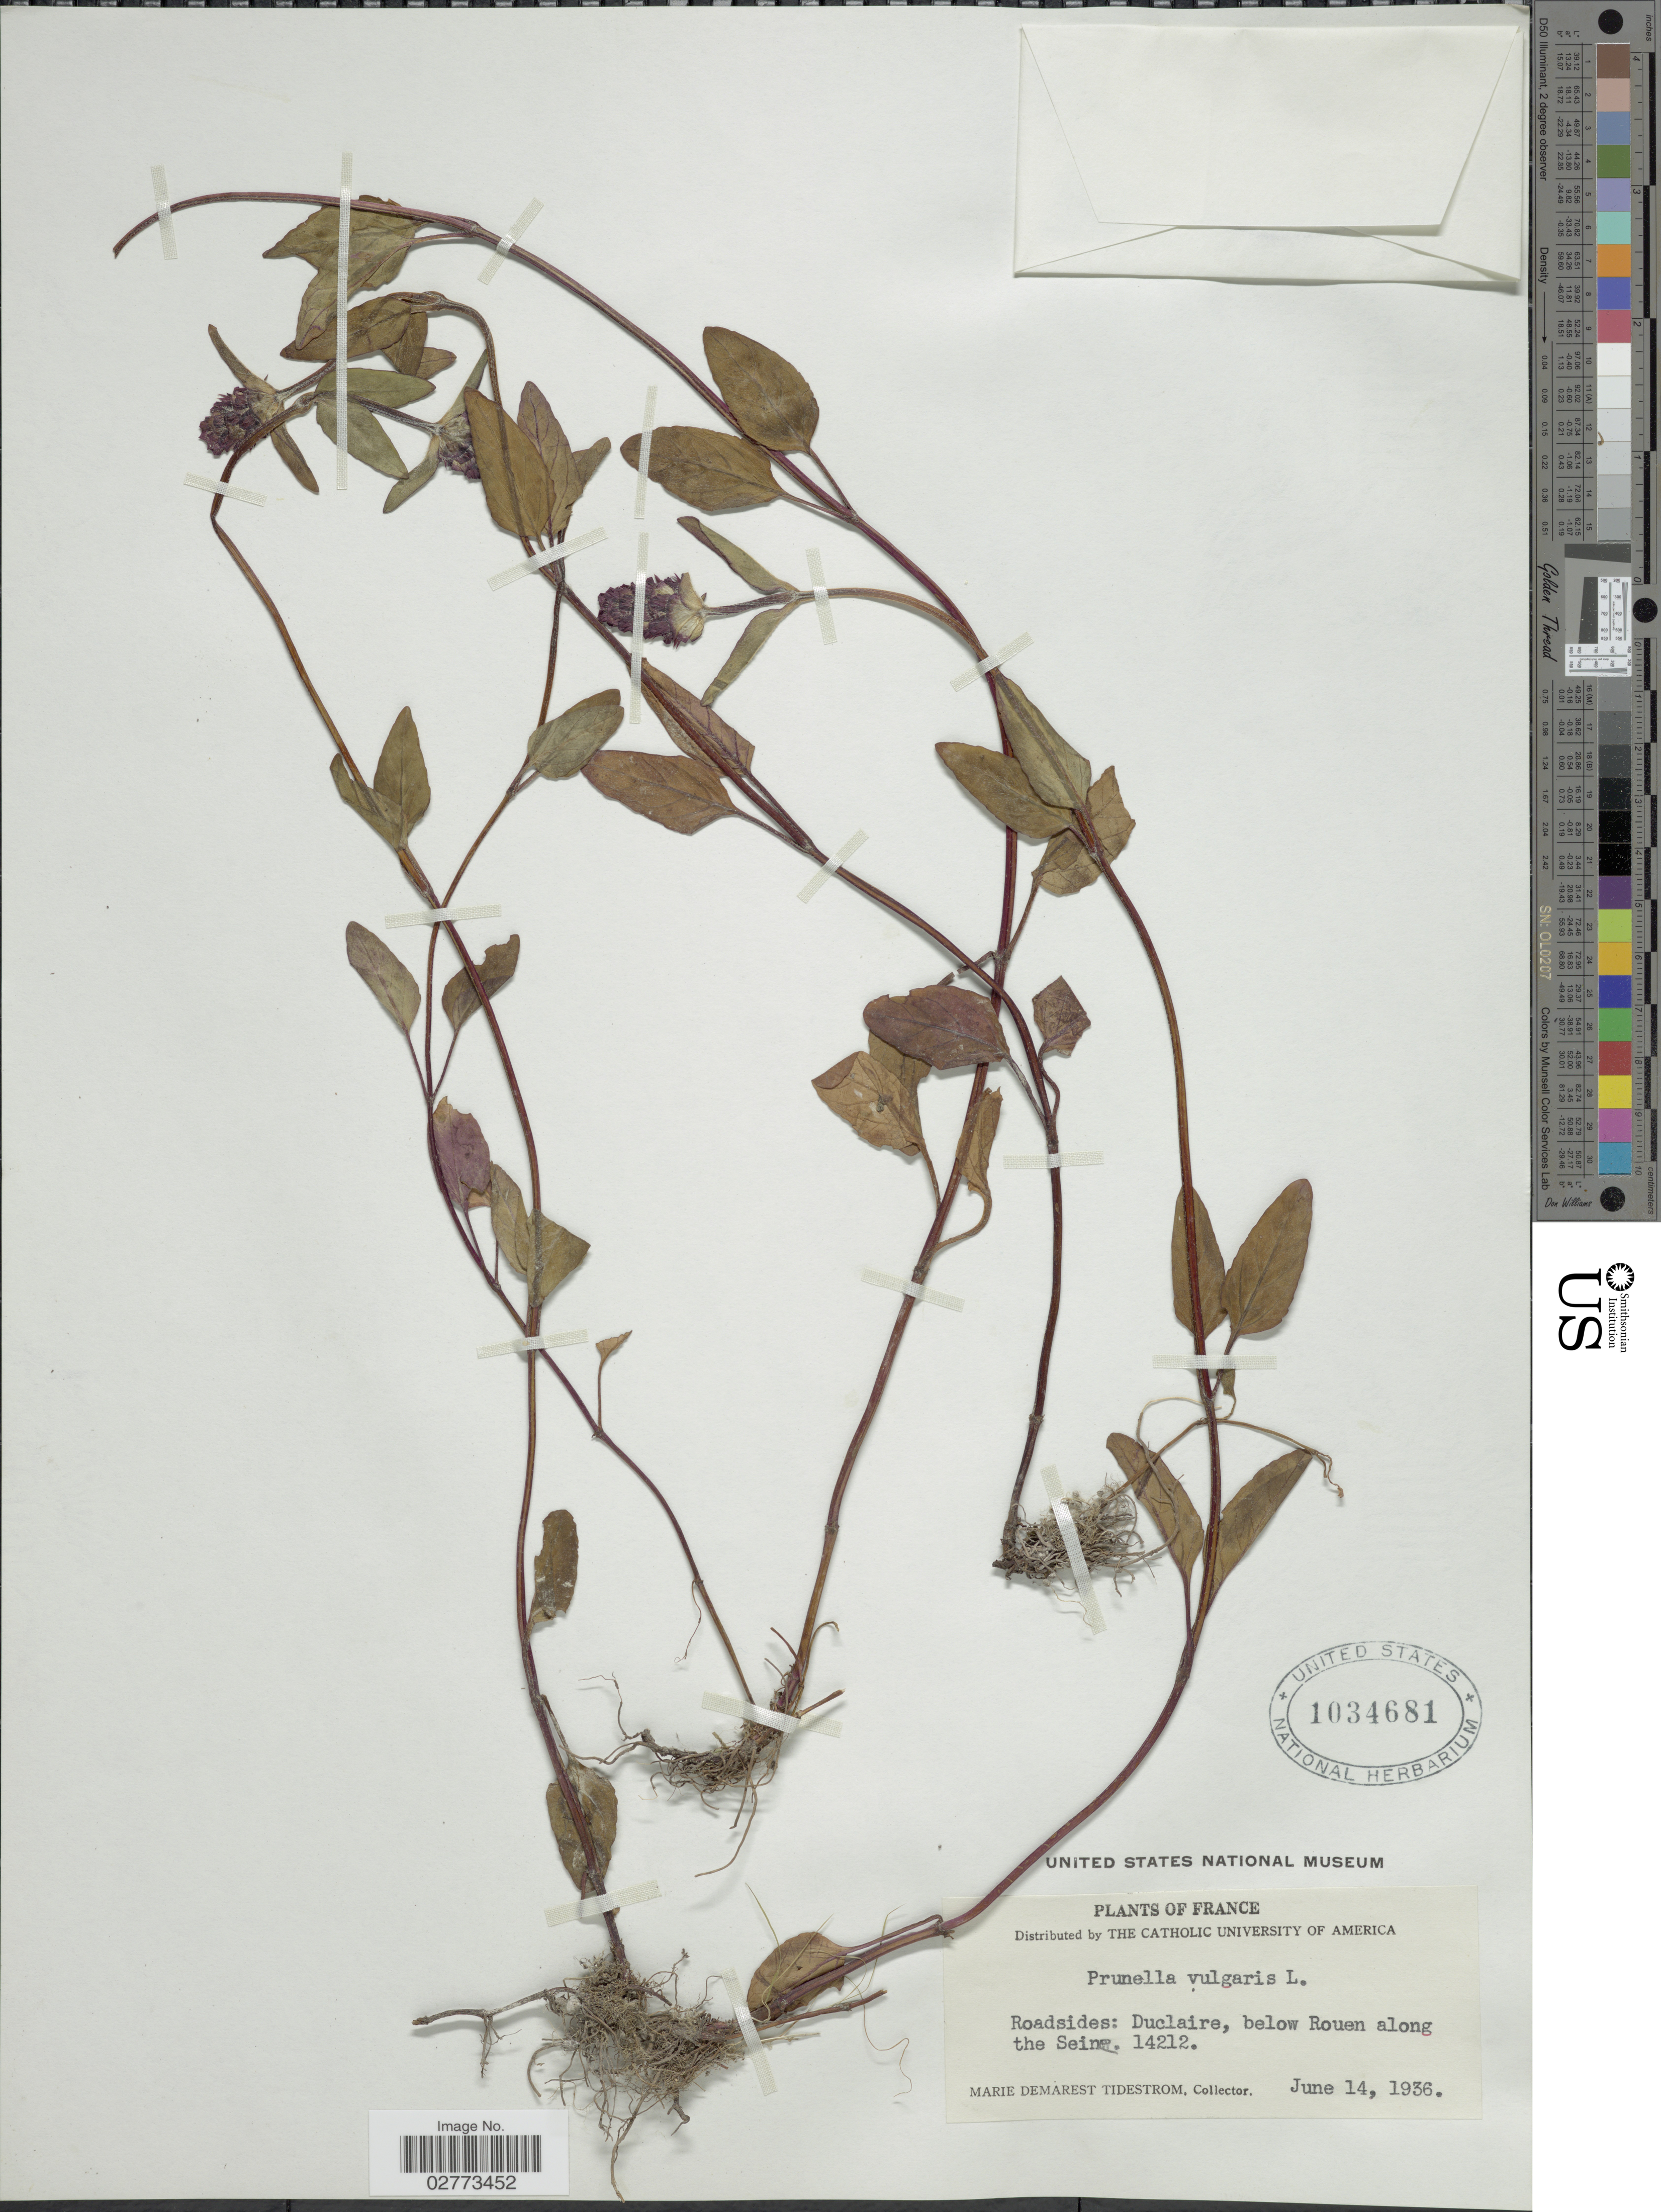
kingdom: Plantae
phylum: Tracheophyta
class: Magnoliopsida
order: Lamiales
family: Lamiaceae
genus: Prunella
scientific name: Prunella vulgaris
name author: L.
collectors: M. Tidestrom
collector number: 14212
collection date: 1936-06-14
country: France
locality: Roadsides: Duclaire, below Rouen along the Seine.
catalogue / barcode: US 1034681